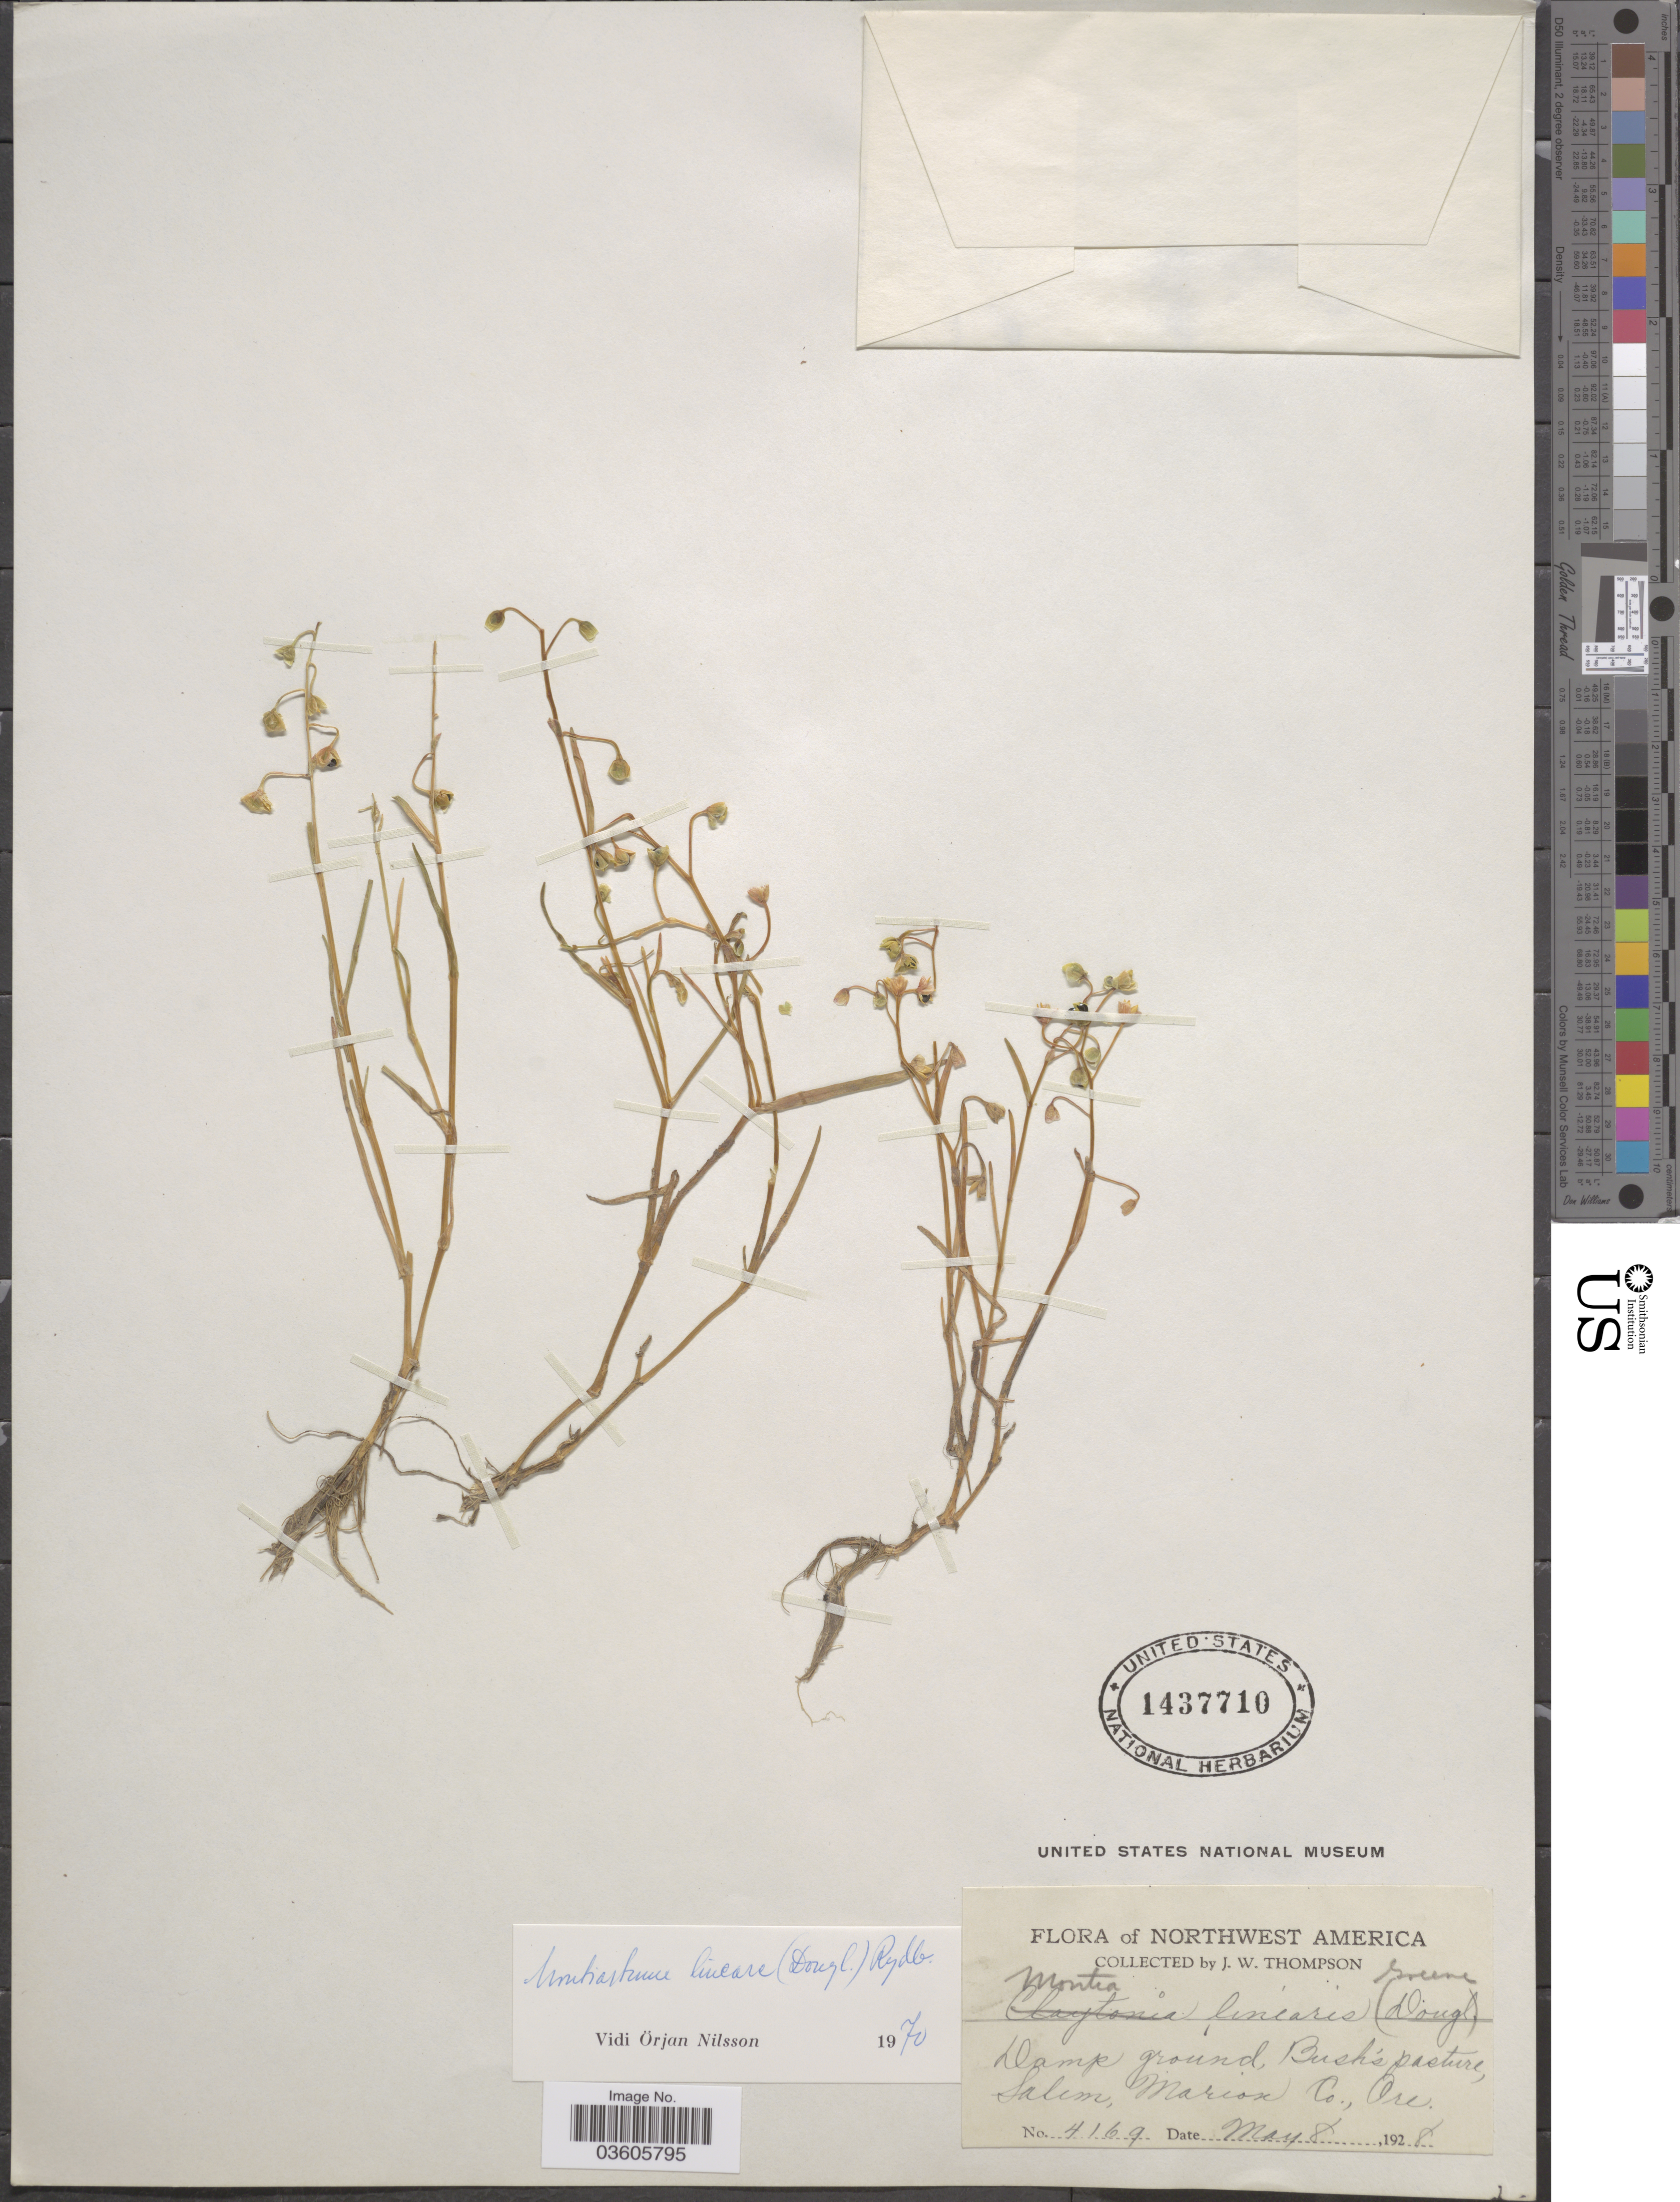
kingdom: Plantae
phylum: Tracheophyta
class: Magnoliopsida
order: Caryophyllales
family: Montiaceae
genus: Montia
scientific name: Montia linearis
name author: (Douglas) Greene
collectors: J. Thompson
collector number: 4169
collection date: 1928-05-08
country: United States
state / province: Oregon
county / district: Marion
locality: Northwest America. Bush's pasture, Salem, Marion Co.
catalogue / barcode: US 1437710